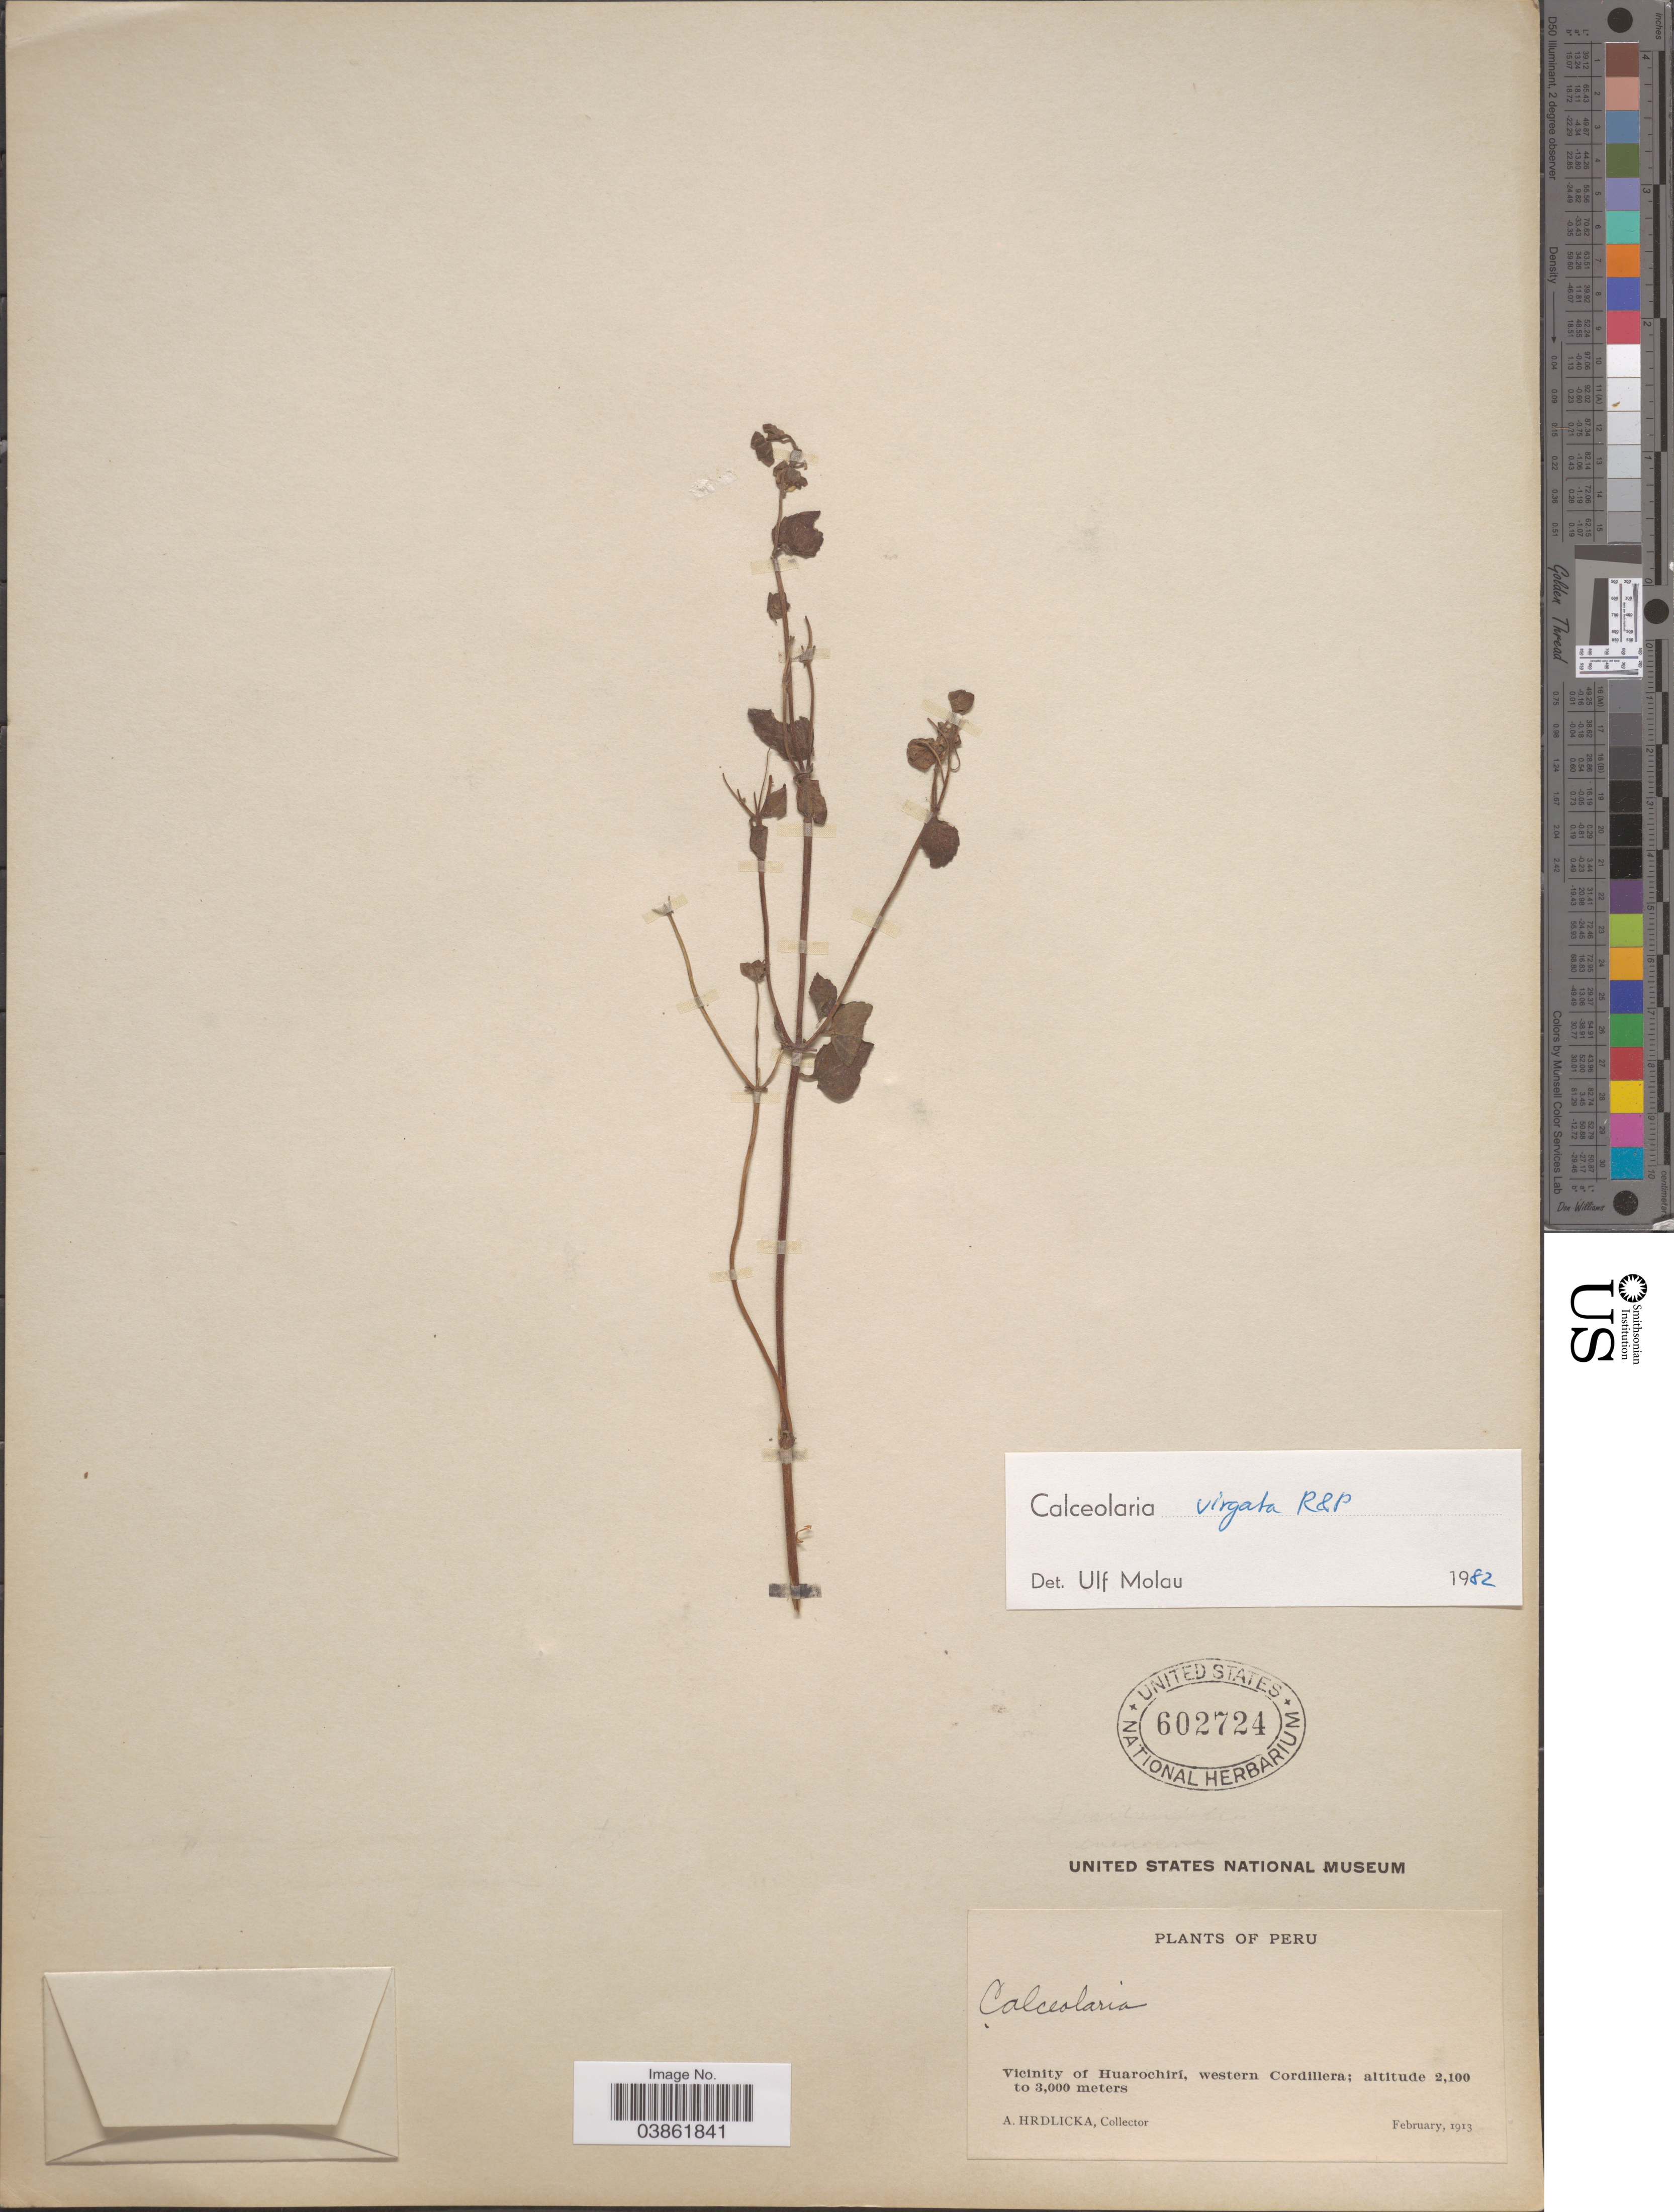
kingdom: Plantae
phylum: Tracheophyta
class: Magnoliopsida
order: Lamiales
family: Calceolariaceae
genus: Calceolaria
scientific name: Calceolaria virgata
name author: Ruiz & Pav.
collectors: A. Hrdlicka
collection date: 1913-02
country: Peru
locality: Vicinity of Huarochiri, western Cordillera.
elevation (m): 2100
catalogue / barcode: US 602724